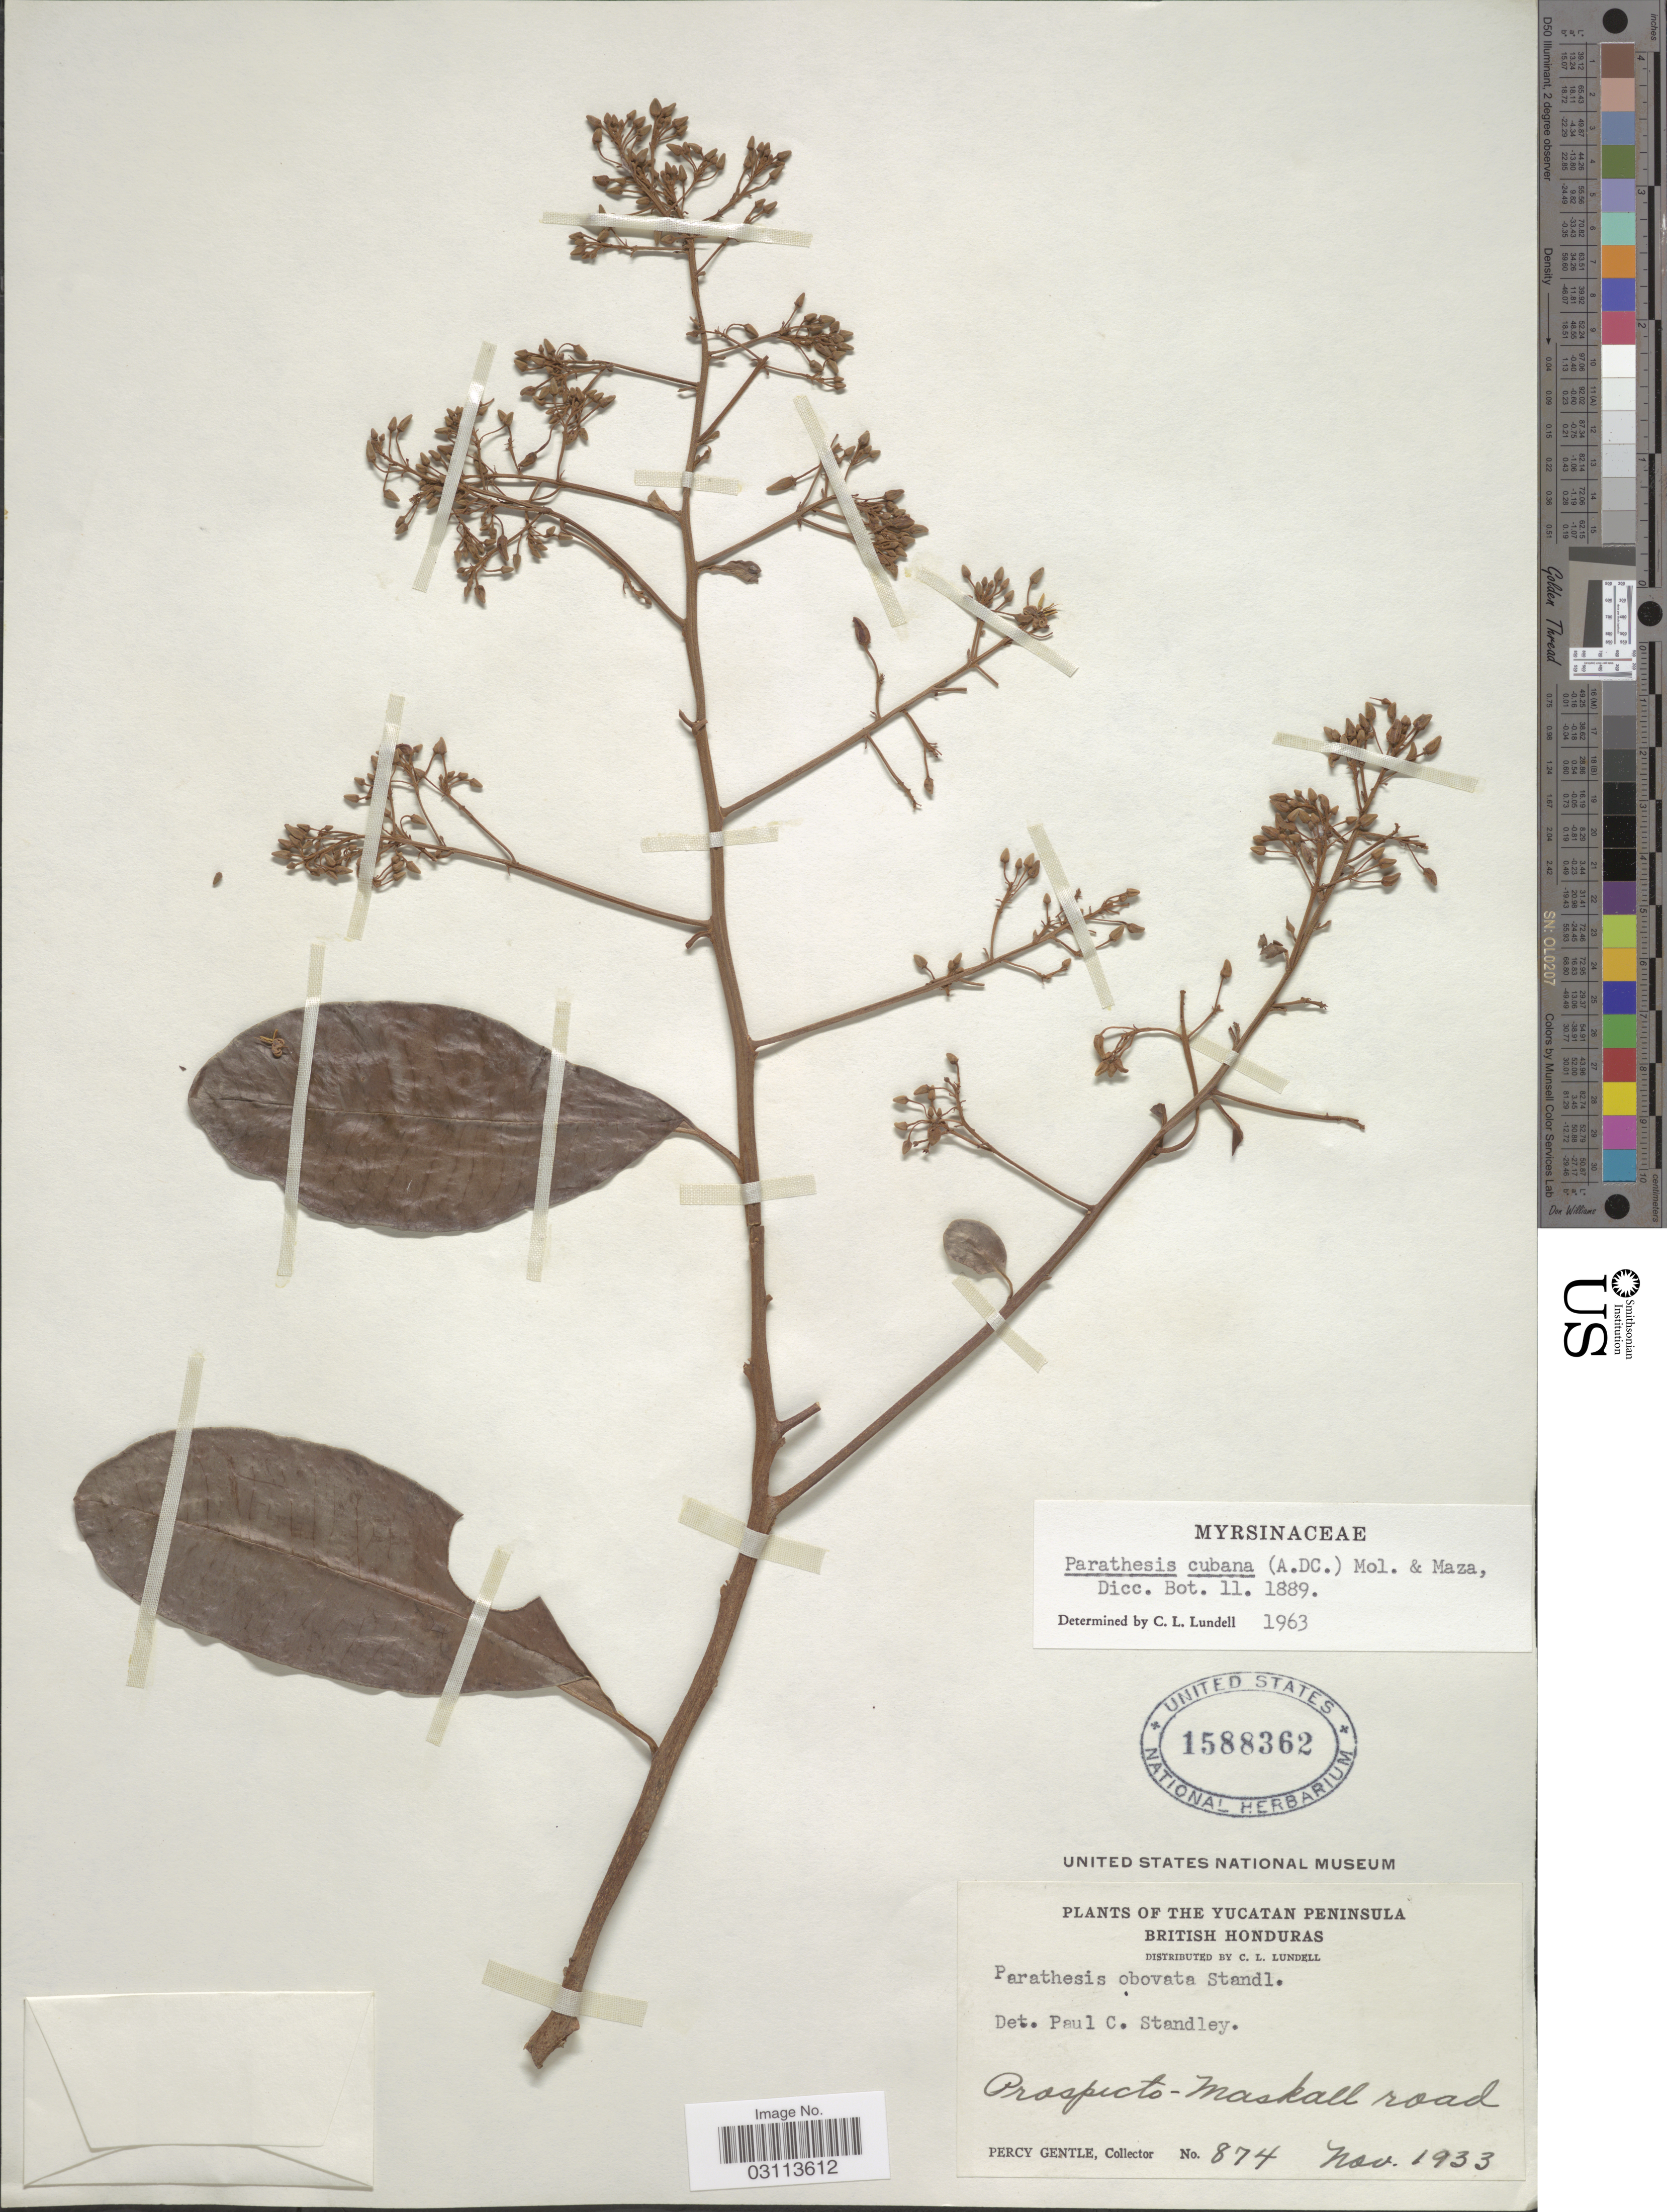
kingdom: Plantae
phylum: Tracheophyta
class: Magnoliopsida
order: Ericales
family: Primulaceae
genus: Parathesis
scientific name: Parathesis cubana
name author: (A. DC.) Molinet & M. Gómez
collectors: P. H. Gentle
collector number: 874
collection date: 1933-11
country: Belize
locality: The Yucatan Peninsula. British Honduras. Prospecto-Maskall road.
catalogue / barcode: US 1588362